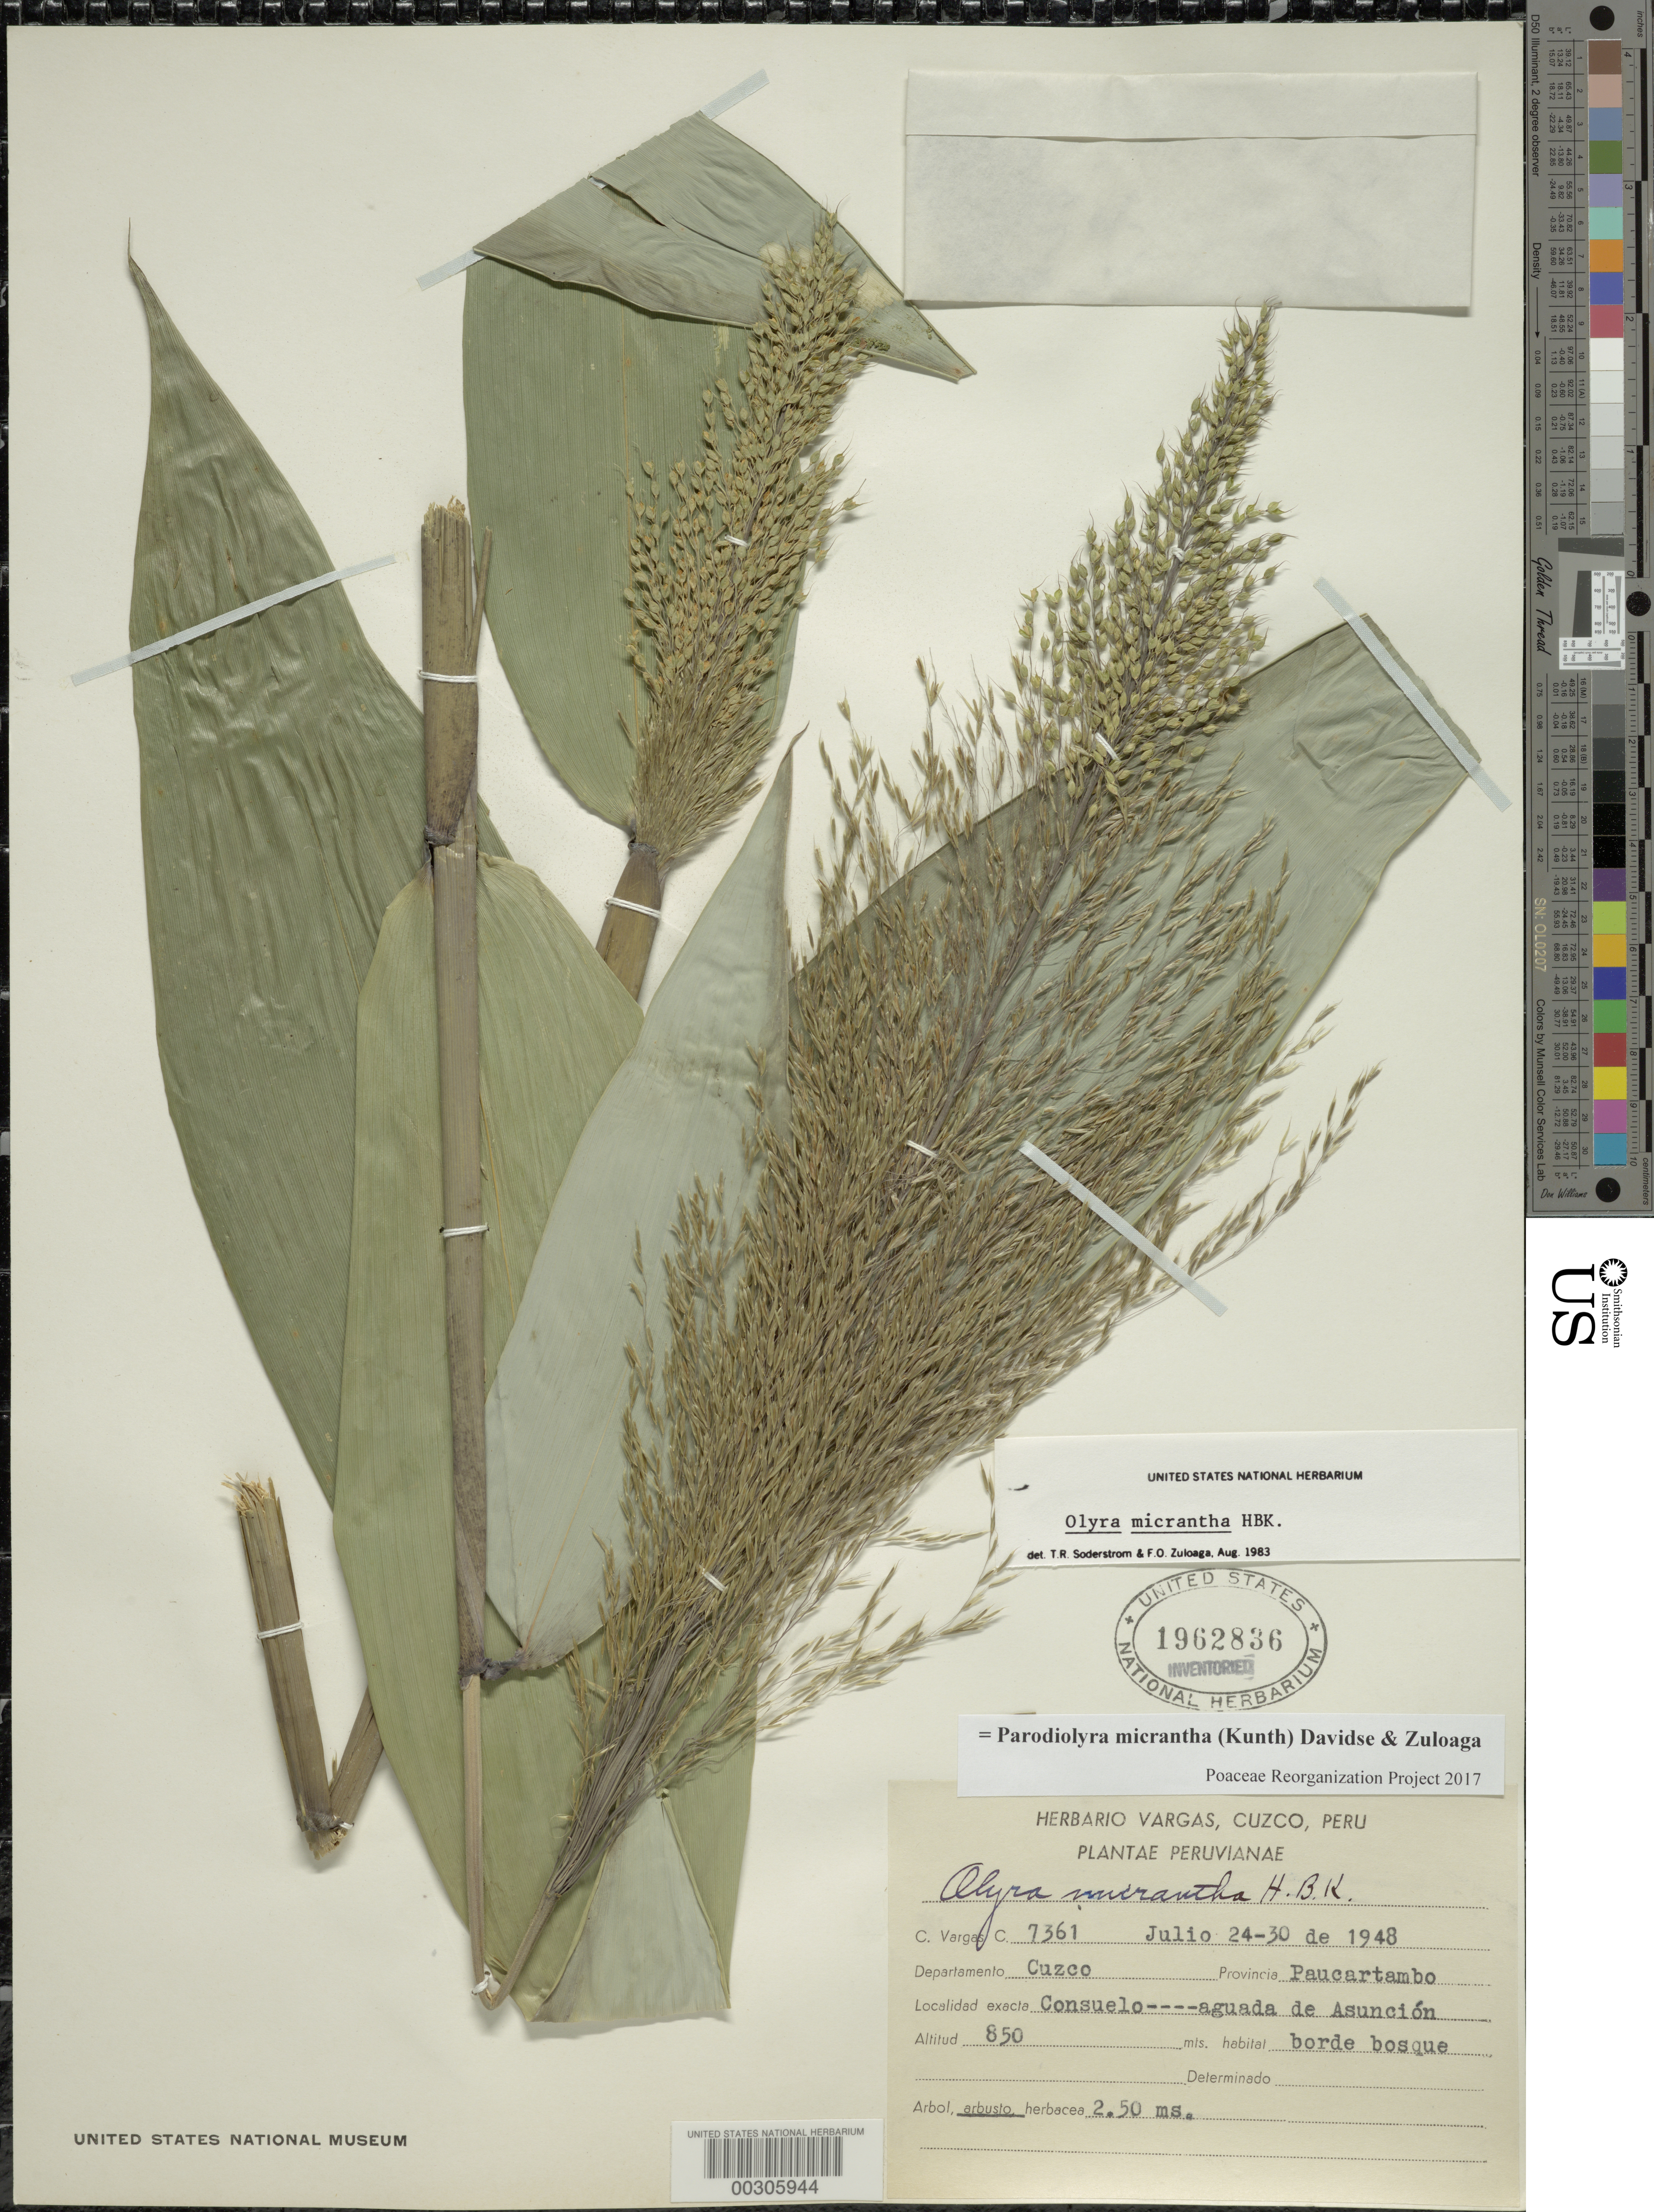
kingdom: Plantae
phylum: Tracheophyta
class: Liliopsida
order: Poales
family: Poaceae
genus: Parodiolyra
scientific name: Parodiolyra micrantha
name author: (Kunth) Davidse & Zuloaga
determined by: Poaceae Reorganization Project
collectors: C. Vargas Calderón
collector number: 7361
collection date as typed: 24 Jul 1948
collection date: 1948-07-24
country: Peru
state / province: Cusco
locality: Paucartambo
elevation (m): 850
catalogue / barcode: US 1962836